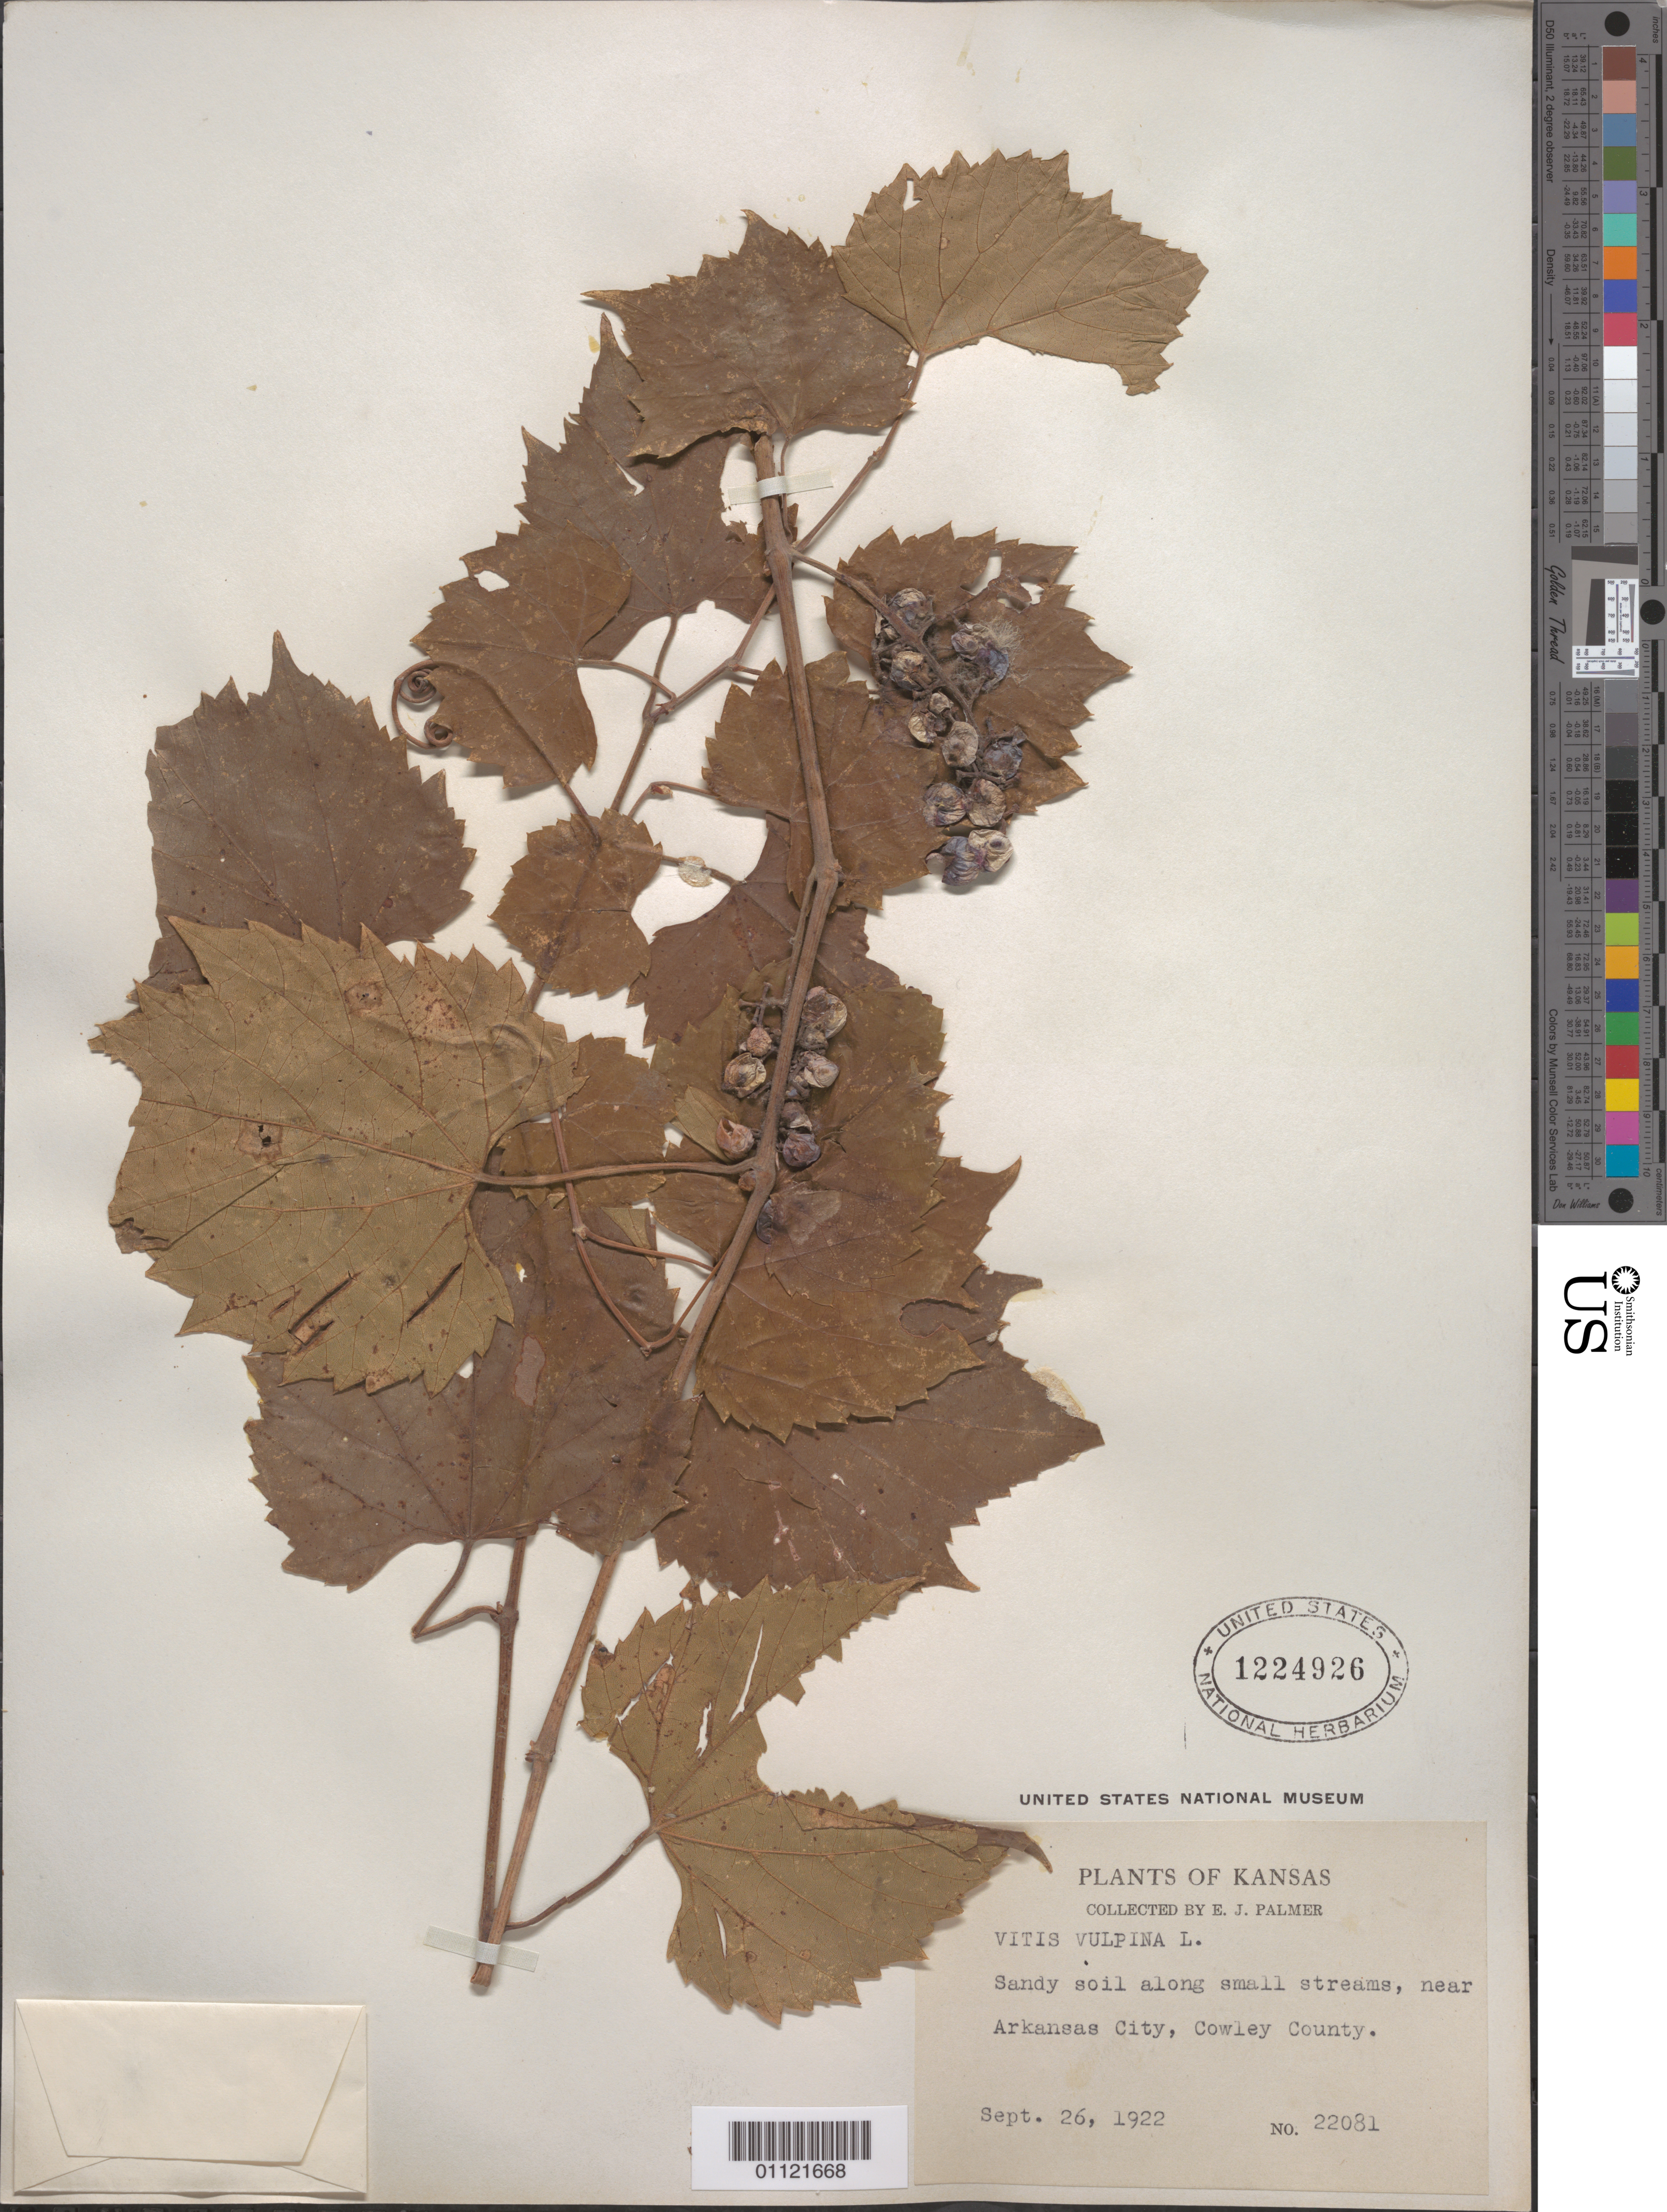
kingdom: Plantae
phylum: Tracheophyta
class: Magnoliopsida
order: Vitales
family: Vitaceae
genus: Vitis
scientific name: Vitis vulpina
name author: L.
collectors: E. J. Palmer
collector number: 22081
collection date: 1922-09-26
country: United States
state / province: Kansas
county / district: Cowley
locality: near Arkansas City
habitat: sandy soil along small streams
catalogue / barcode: US 1224926